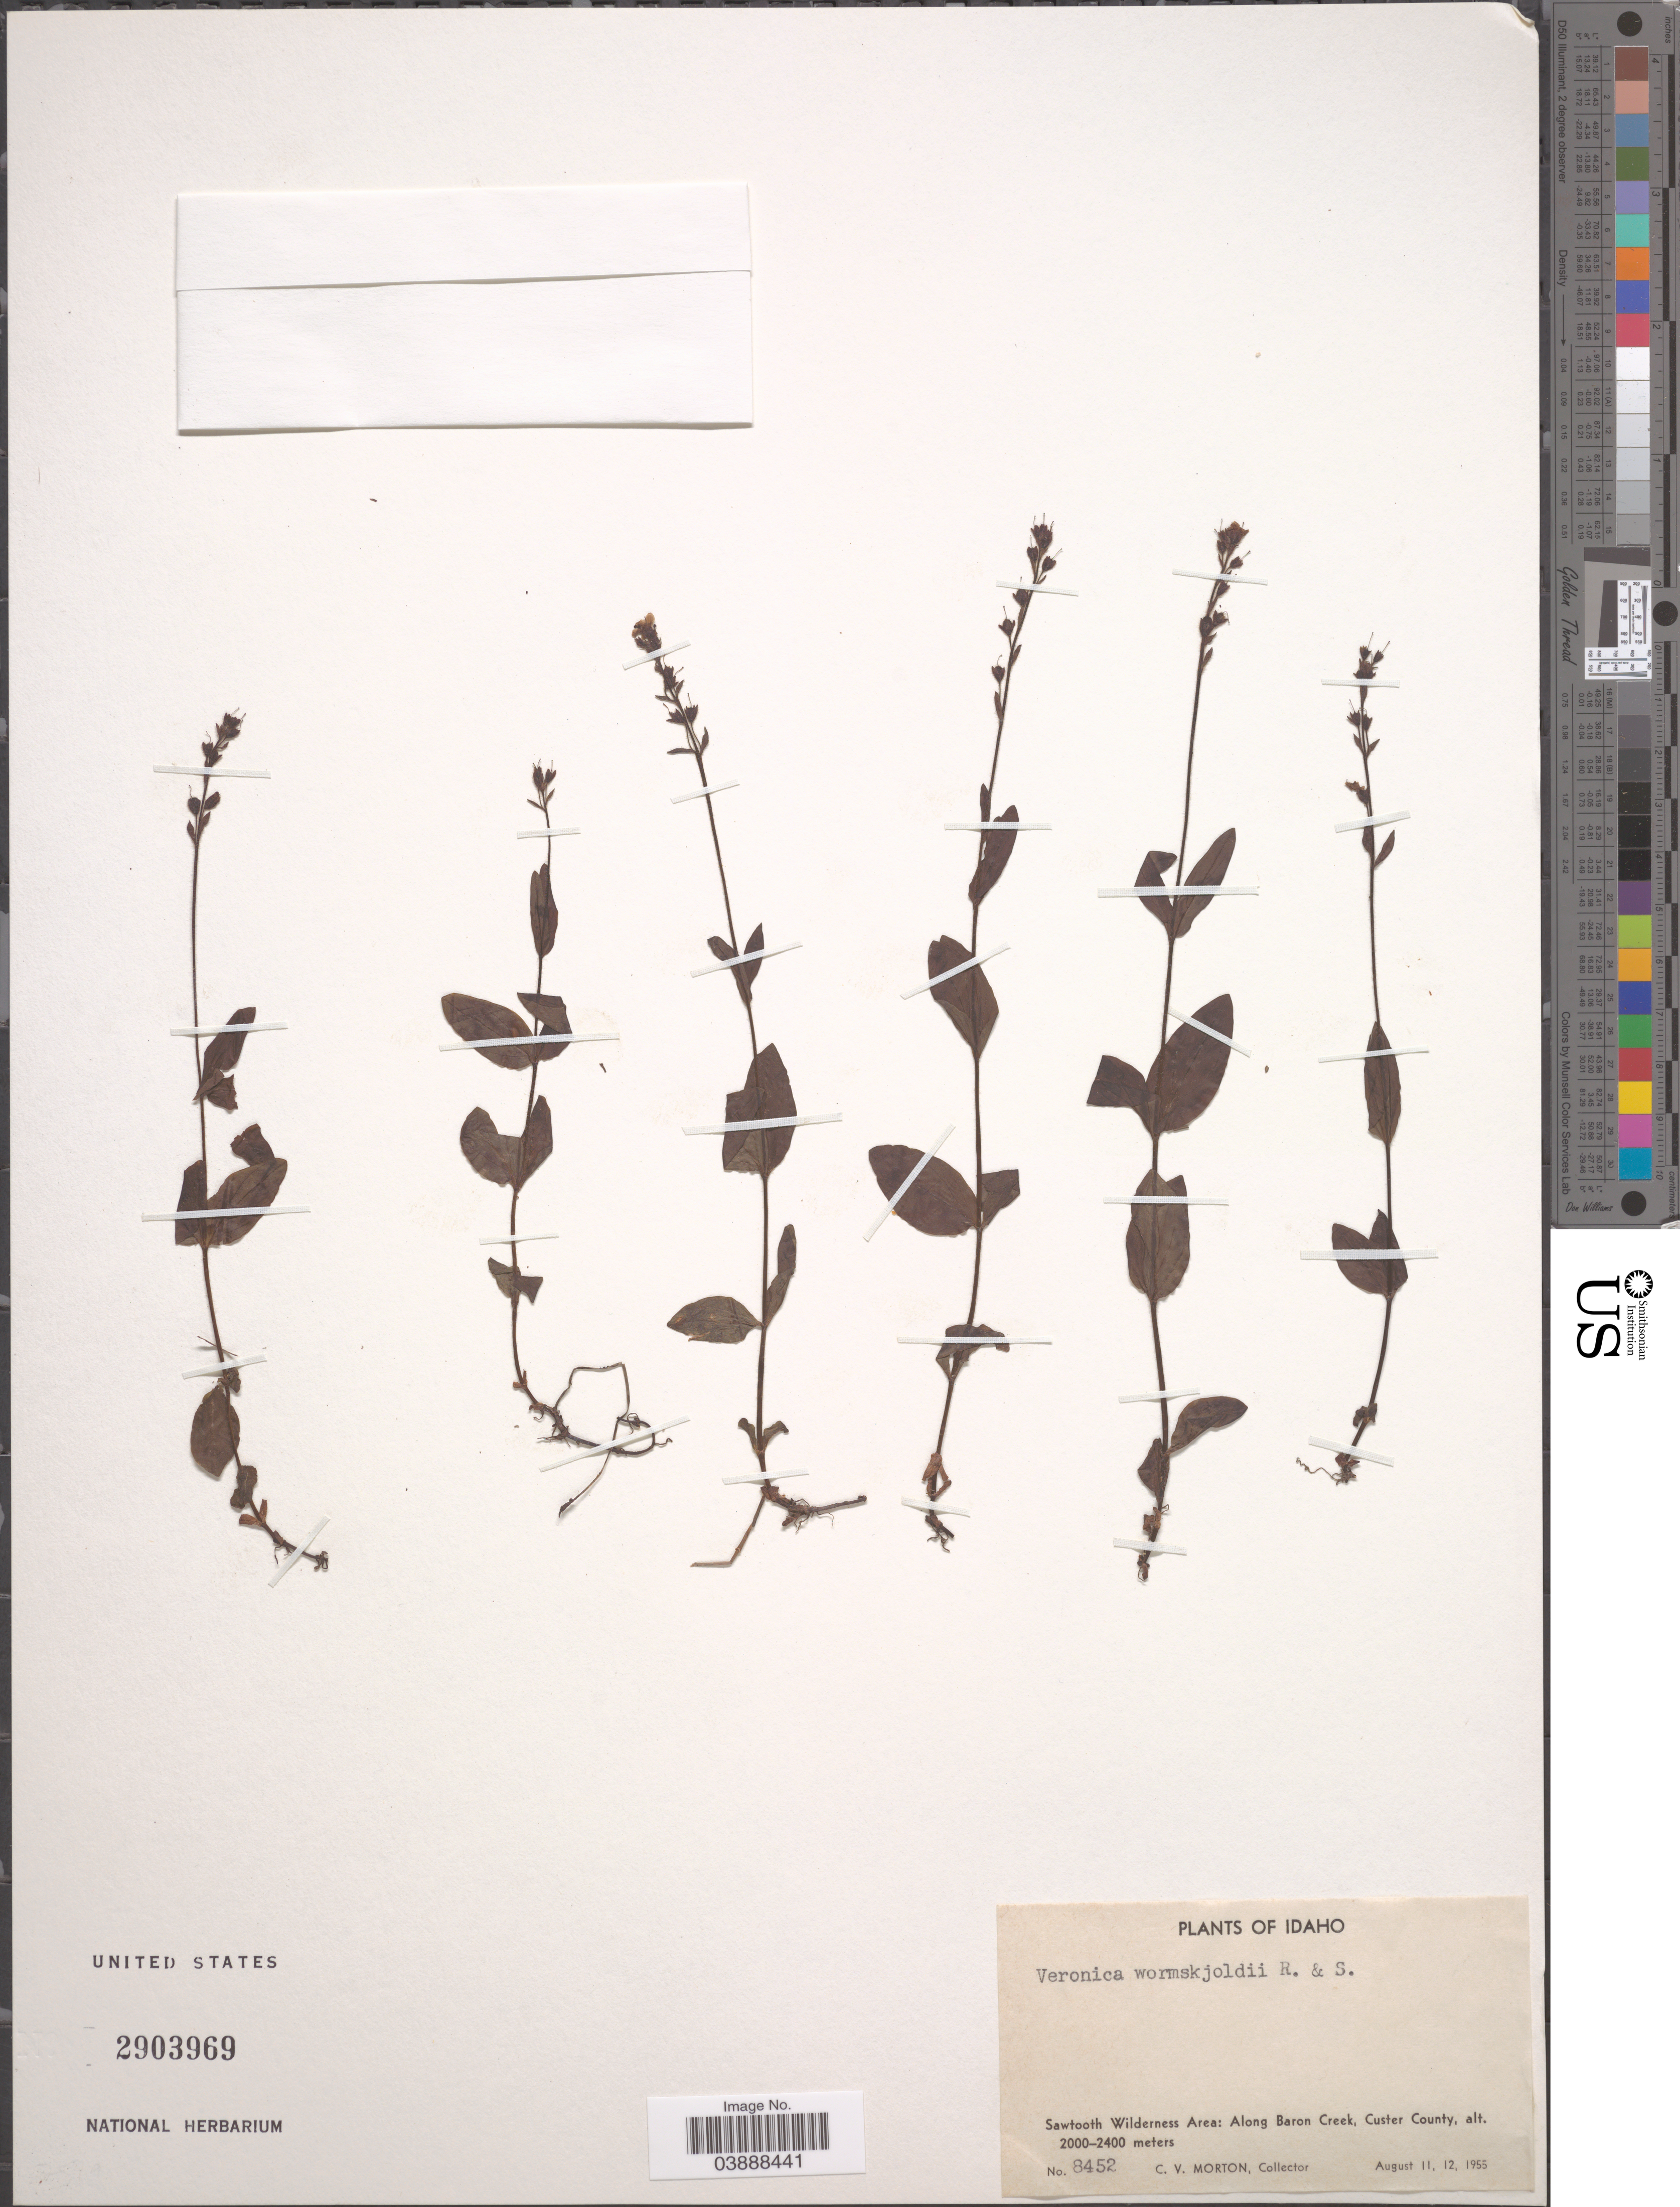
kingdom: Plantae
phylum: Tracheophyta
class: Magnoliopsida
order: Lamiales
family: Plantaginaceae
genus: Veronica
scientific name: Veronica wormskjoldii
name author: Roem. & Schult.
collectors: C. V. Morton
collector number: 8452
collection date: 1955-08-11/1955-08-12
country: United States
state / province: Idaho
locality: Sawtooth Wilderness Area: Along Baron Creek, Custer County.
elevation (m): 2000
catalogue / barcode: US 2903969